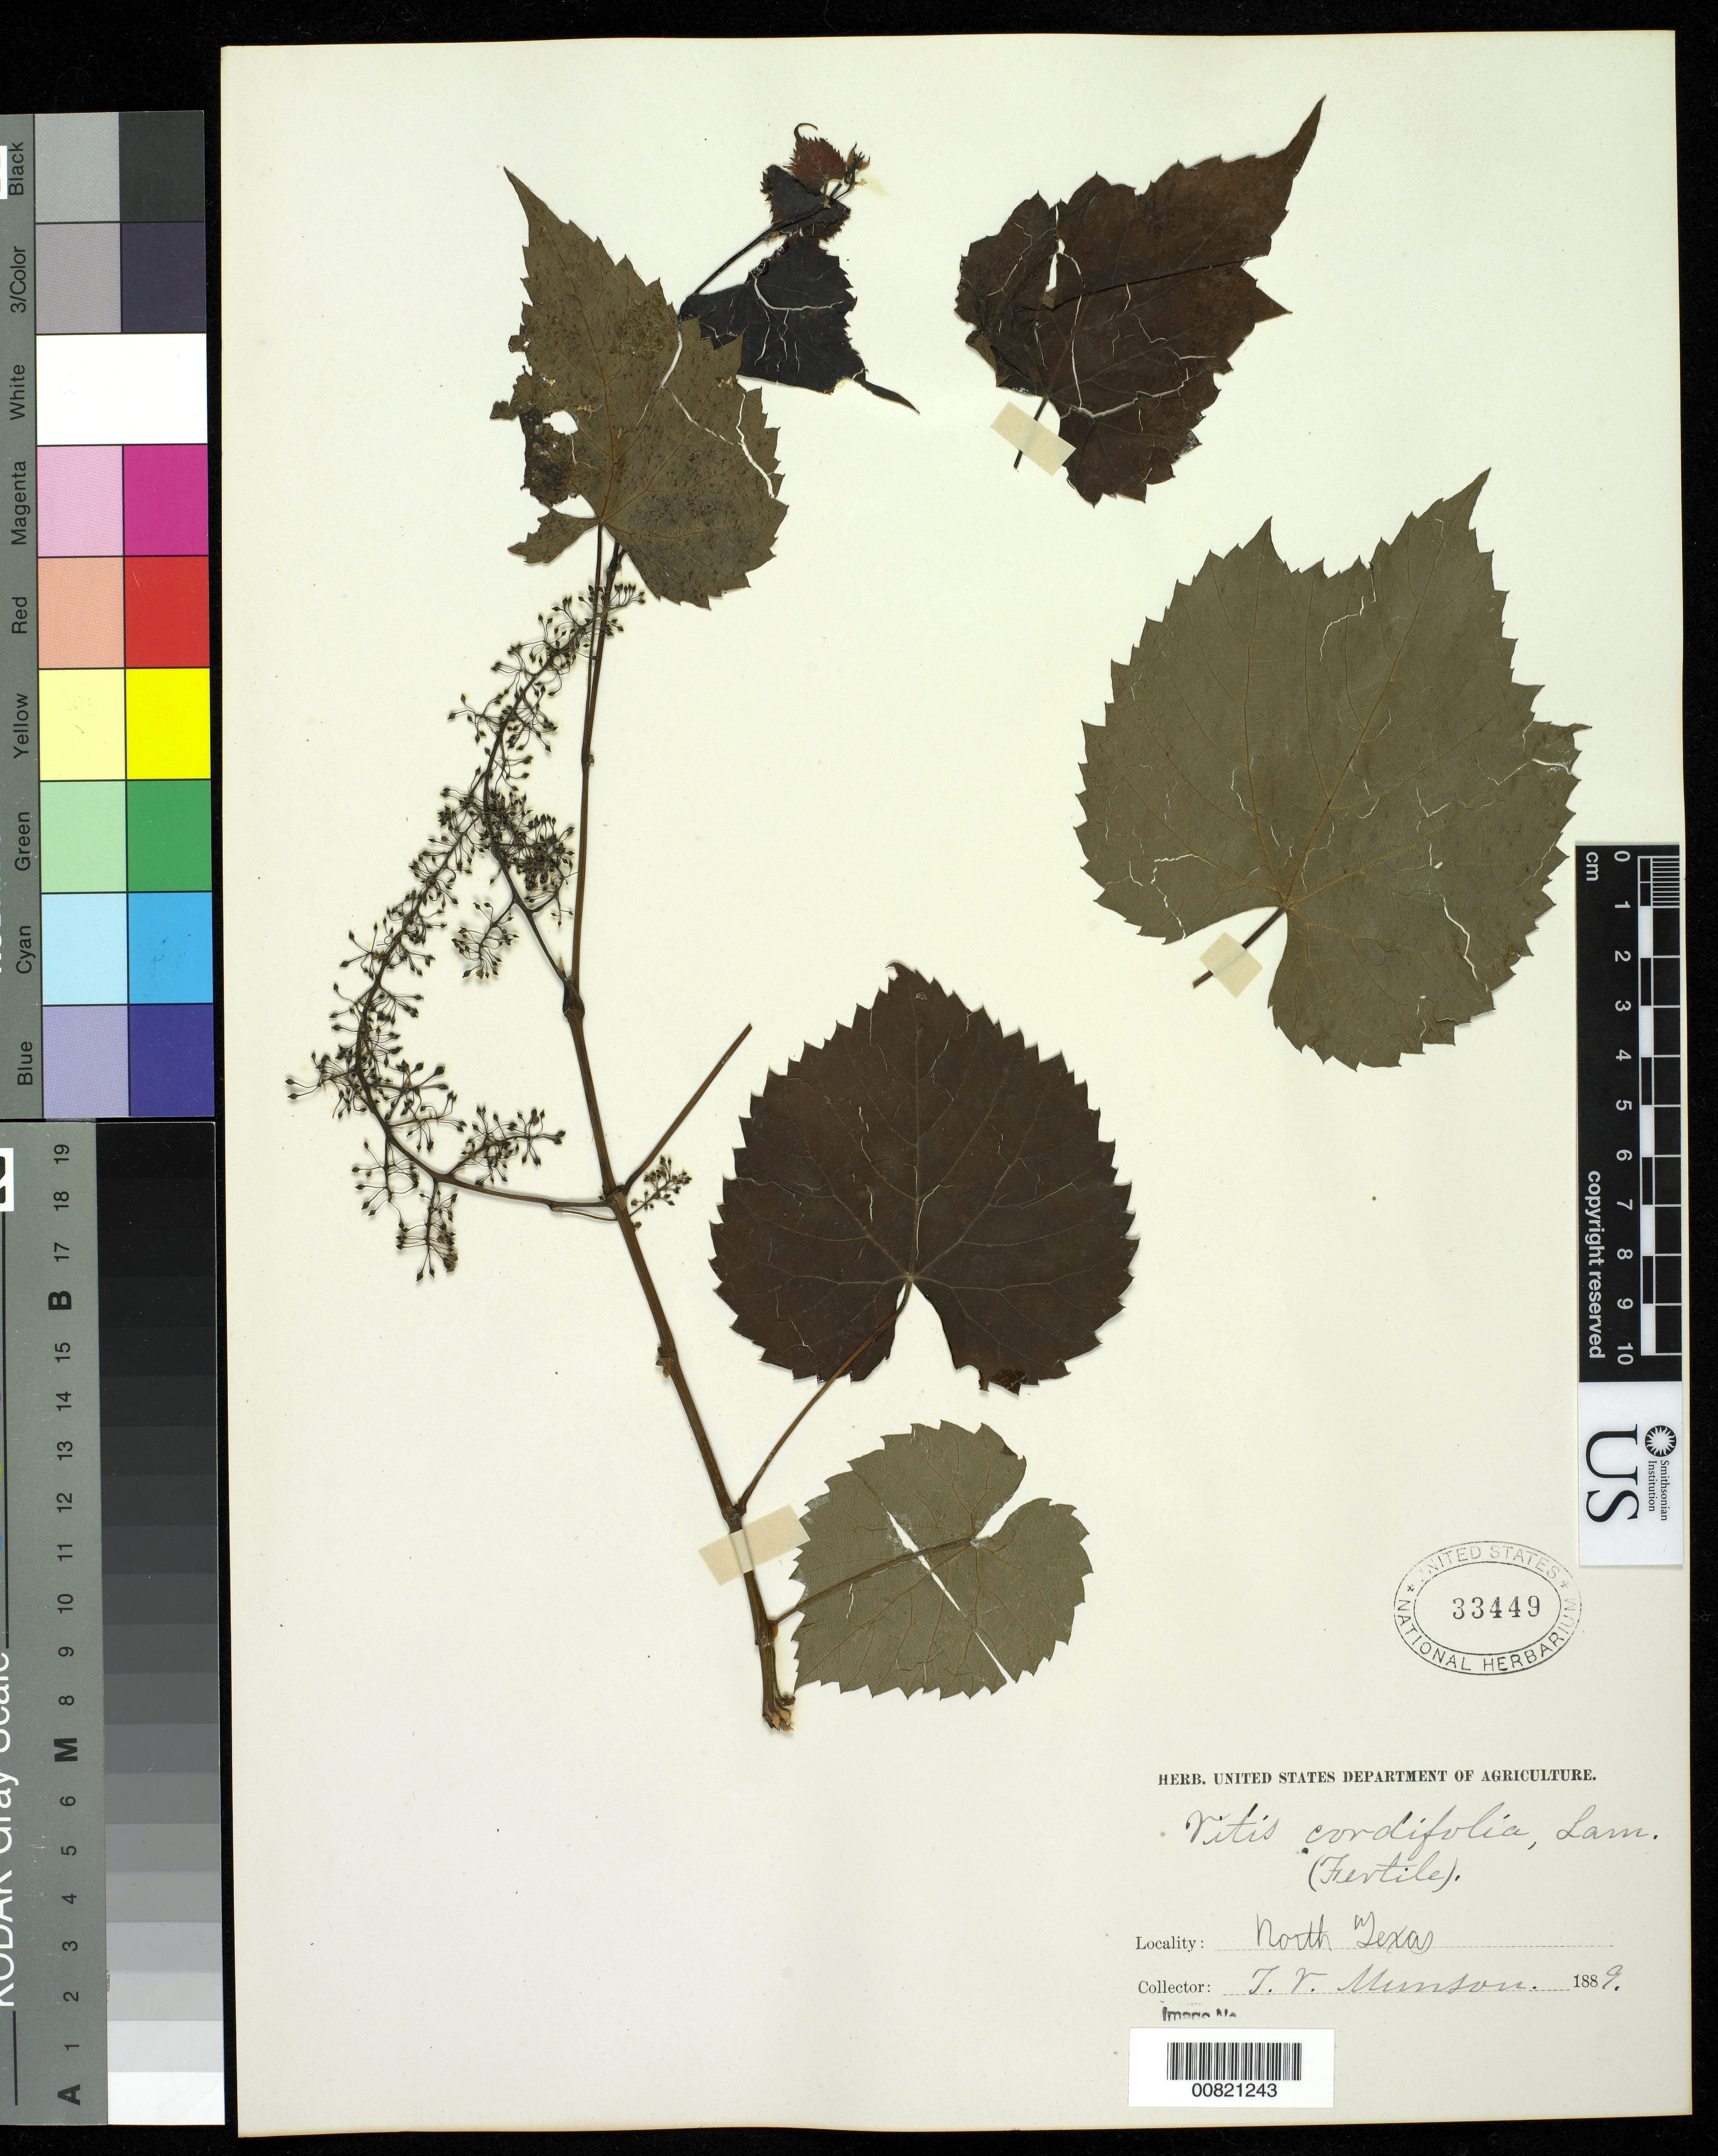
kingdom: Plantae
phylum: Tracheophyta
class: Magnoliopsida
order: Vitales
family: Vitaceae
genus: Vitis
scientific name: Vitis cordifolia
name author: Michx.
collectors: T. V. Munson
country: United States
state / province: Texas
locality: North Texas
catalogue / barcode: US 33449